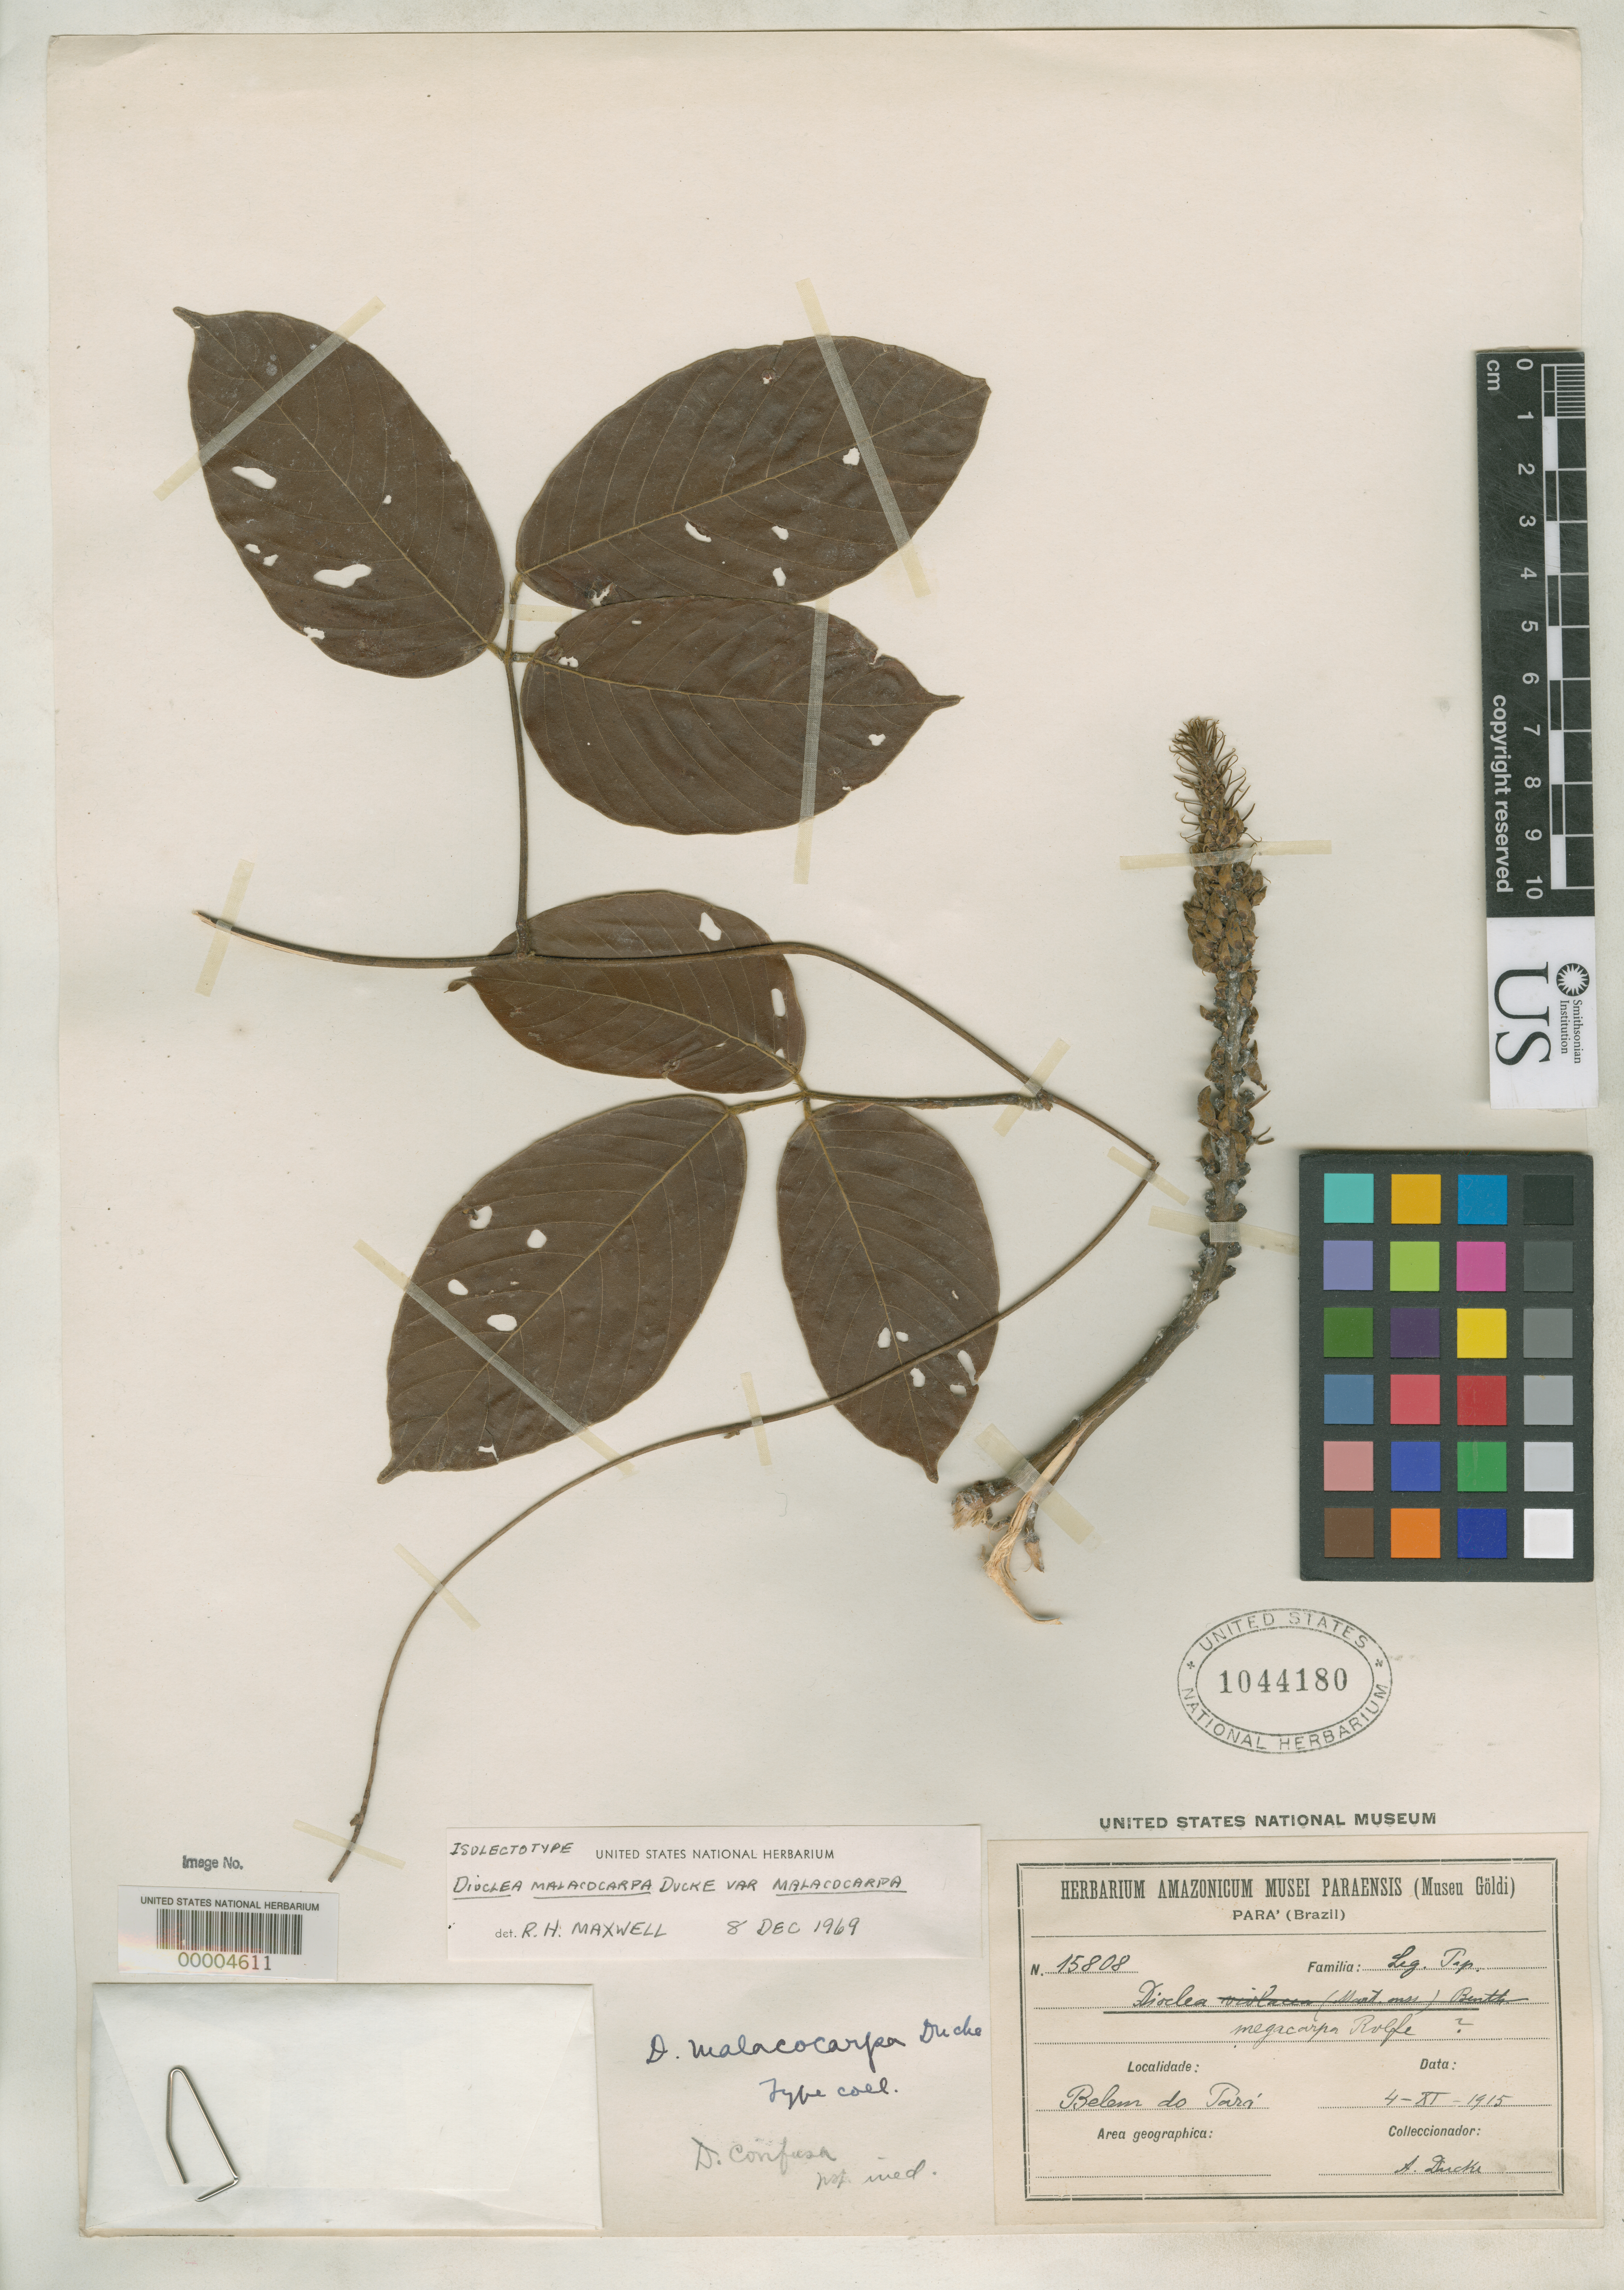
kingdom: Plantae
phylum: Tracheophyta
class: Magnoliopsida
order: Fabales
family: Fabaceae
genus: Dioclea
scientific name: Dioclea malacocarpa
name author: Ducke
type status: Syntype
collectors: A. Ducke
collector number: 15808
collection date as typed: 04 Nov 1915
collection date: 1915-11-04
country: Brazil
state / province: Pará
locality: Belem.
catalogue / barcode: US 1044180